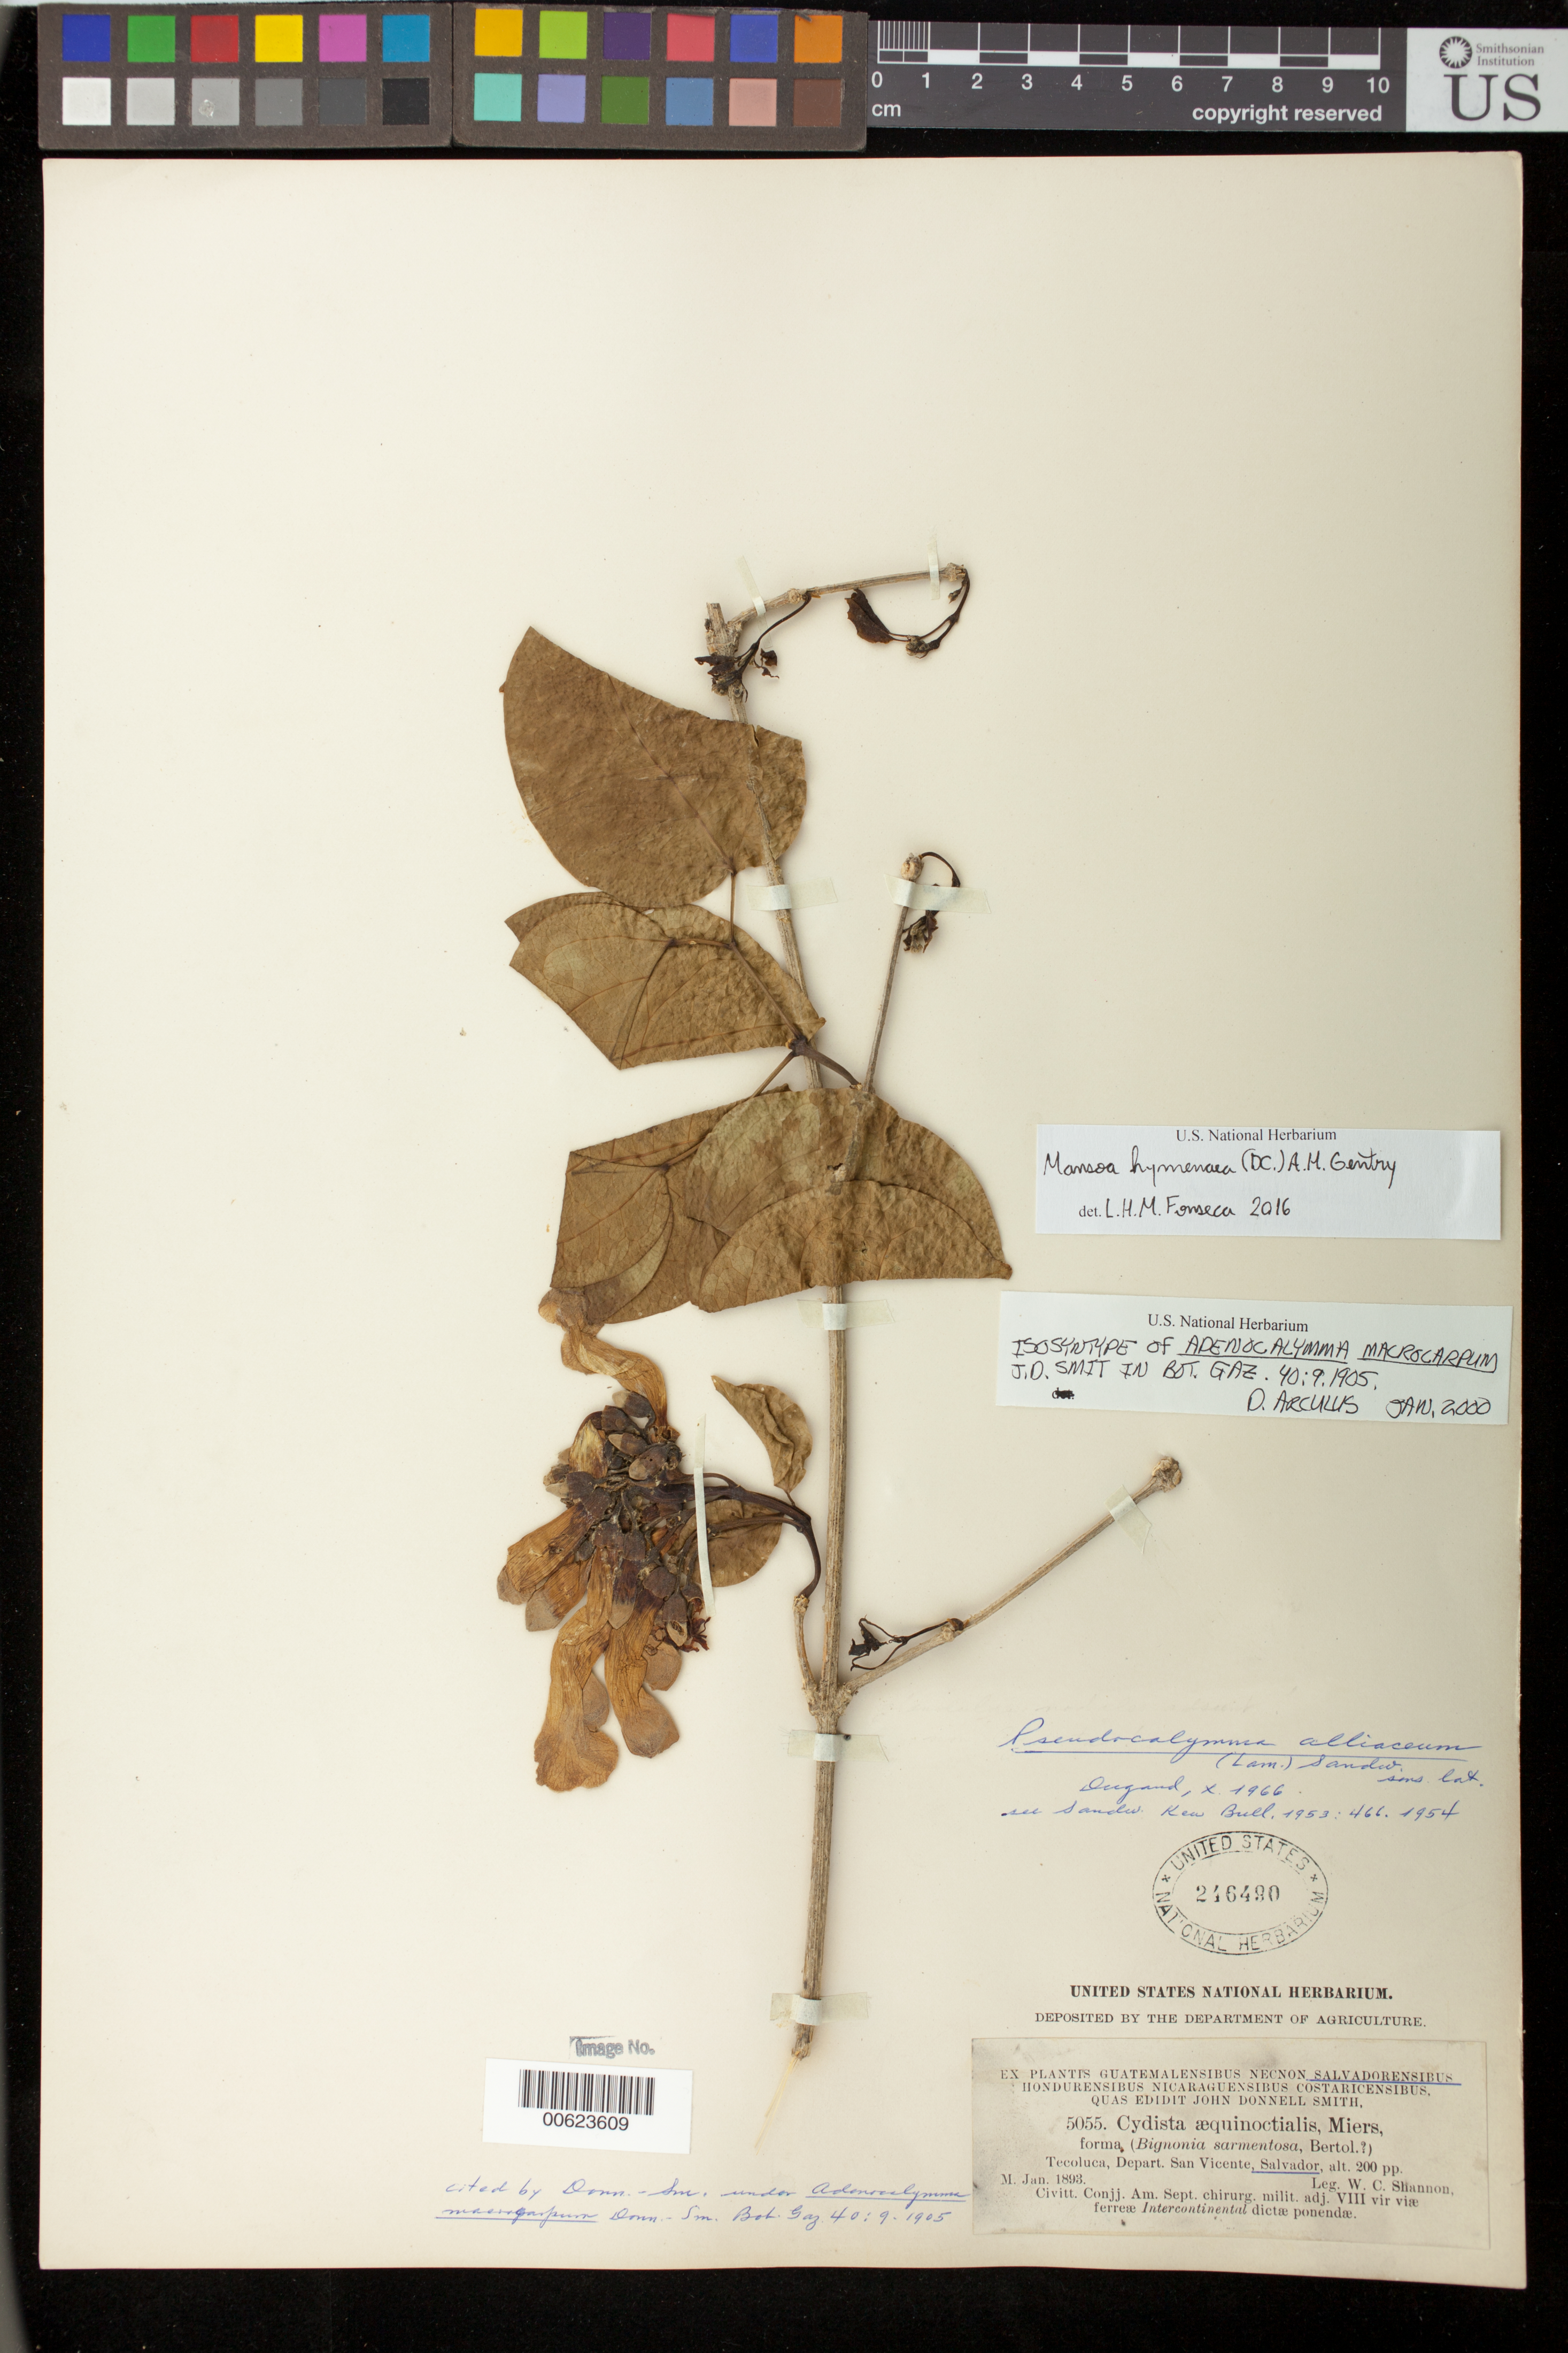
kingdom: Plantae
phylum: Tracheophyta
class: Magnoliopsida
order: Lamiales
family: Bignoniaceae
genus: Adenocalymma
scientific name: Adenocalymma macrocarpum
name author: Donn. Sm.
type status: Isolectotype; Syntype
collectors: W. C. Shannon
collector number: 5055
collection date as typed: Jan 1893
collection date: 1893-01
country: El Salvador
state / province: San Vincente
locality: Tecoluca, Depart. San Vicente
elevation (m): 61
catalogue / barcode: US 246490